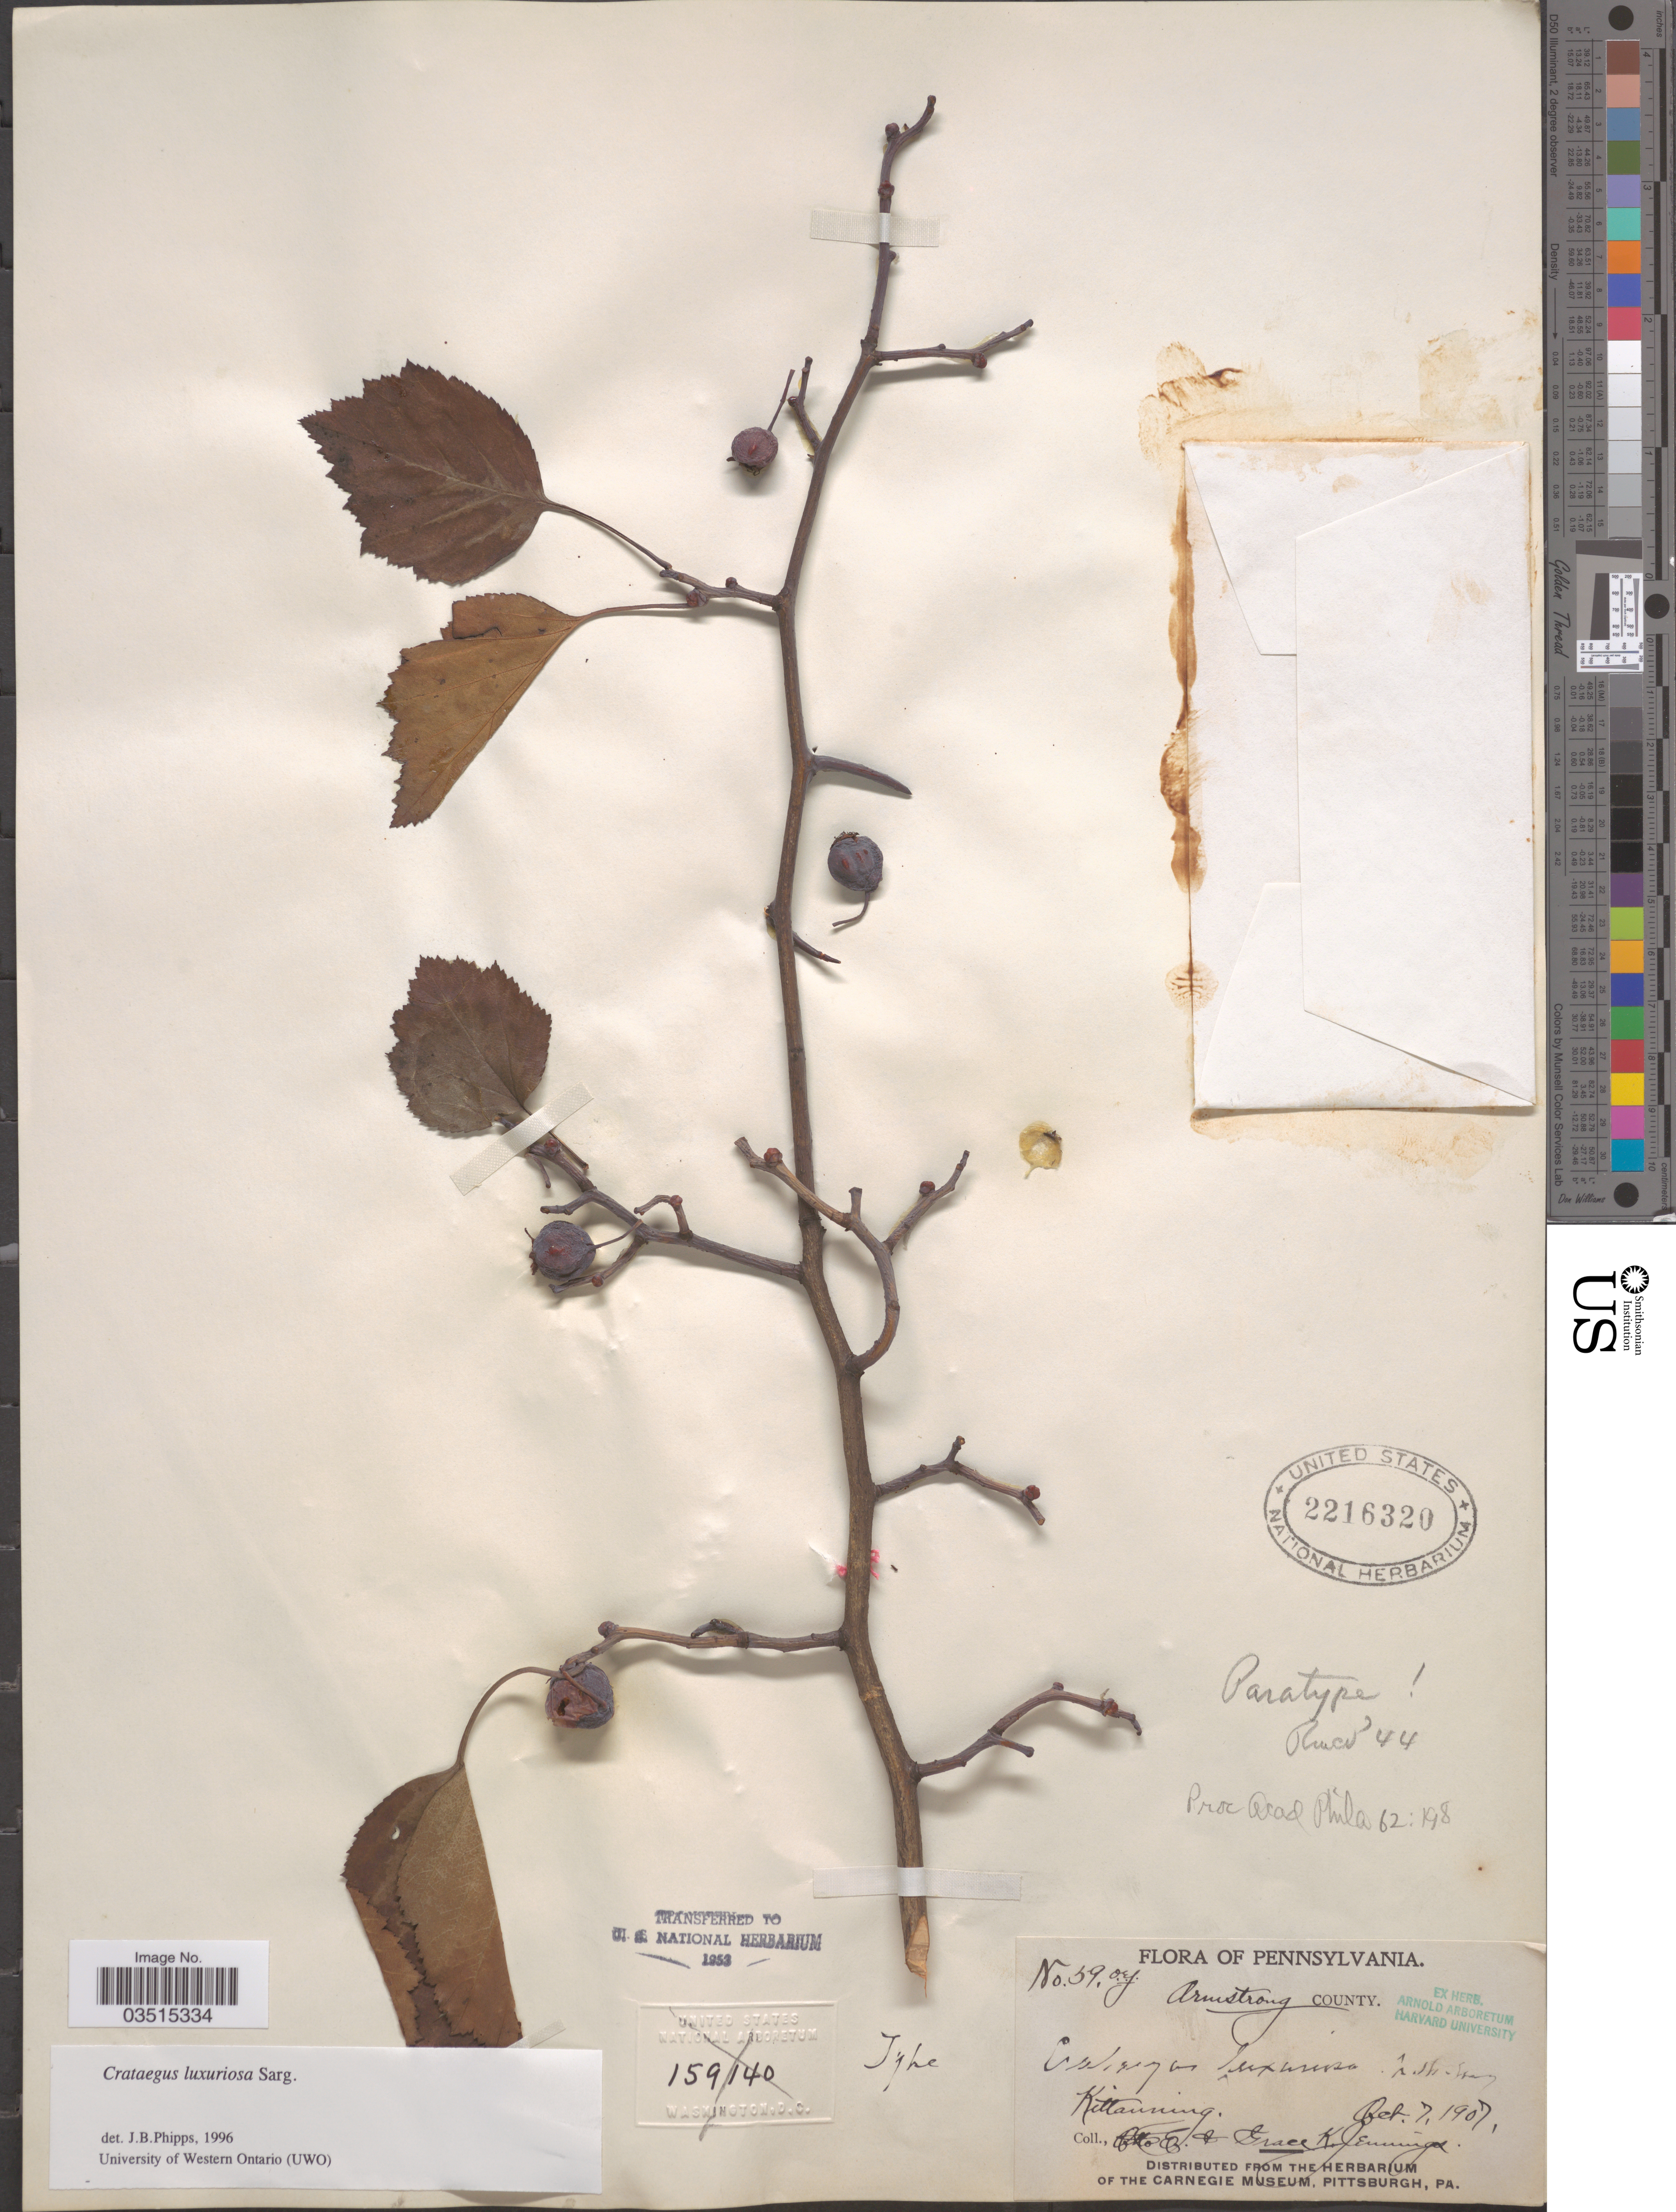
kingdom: Plantae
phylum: Tracheophyta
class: Magnoliopsida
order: Rosales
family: Rosaceae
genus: Crataegus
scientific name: Crataegus lutensis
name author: Sarg.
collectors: O. E. Jennings & G. K. Jennings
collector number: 59.O.E.J.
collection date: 1907-10-07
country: United States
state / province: Pennsylvania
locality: Armstrong County. Kittanning.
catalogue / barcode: US 2216320